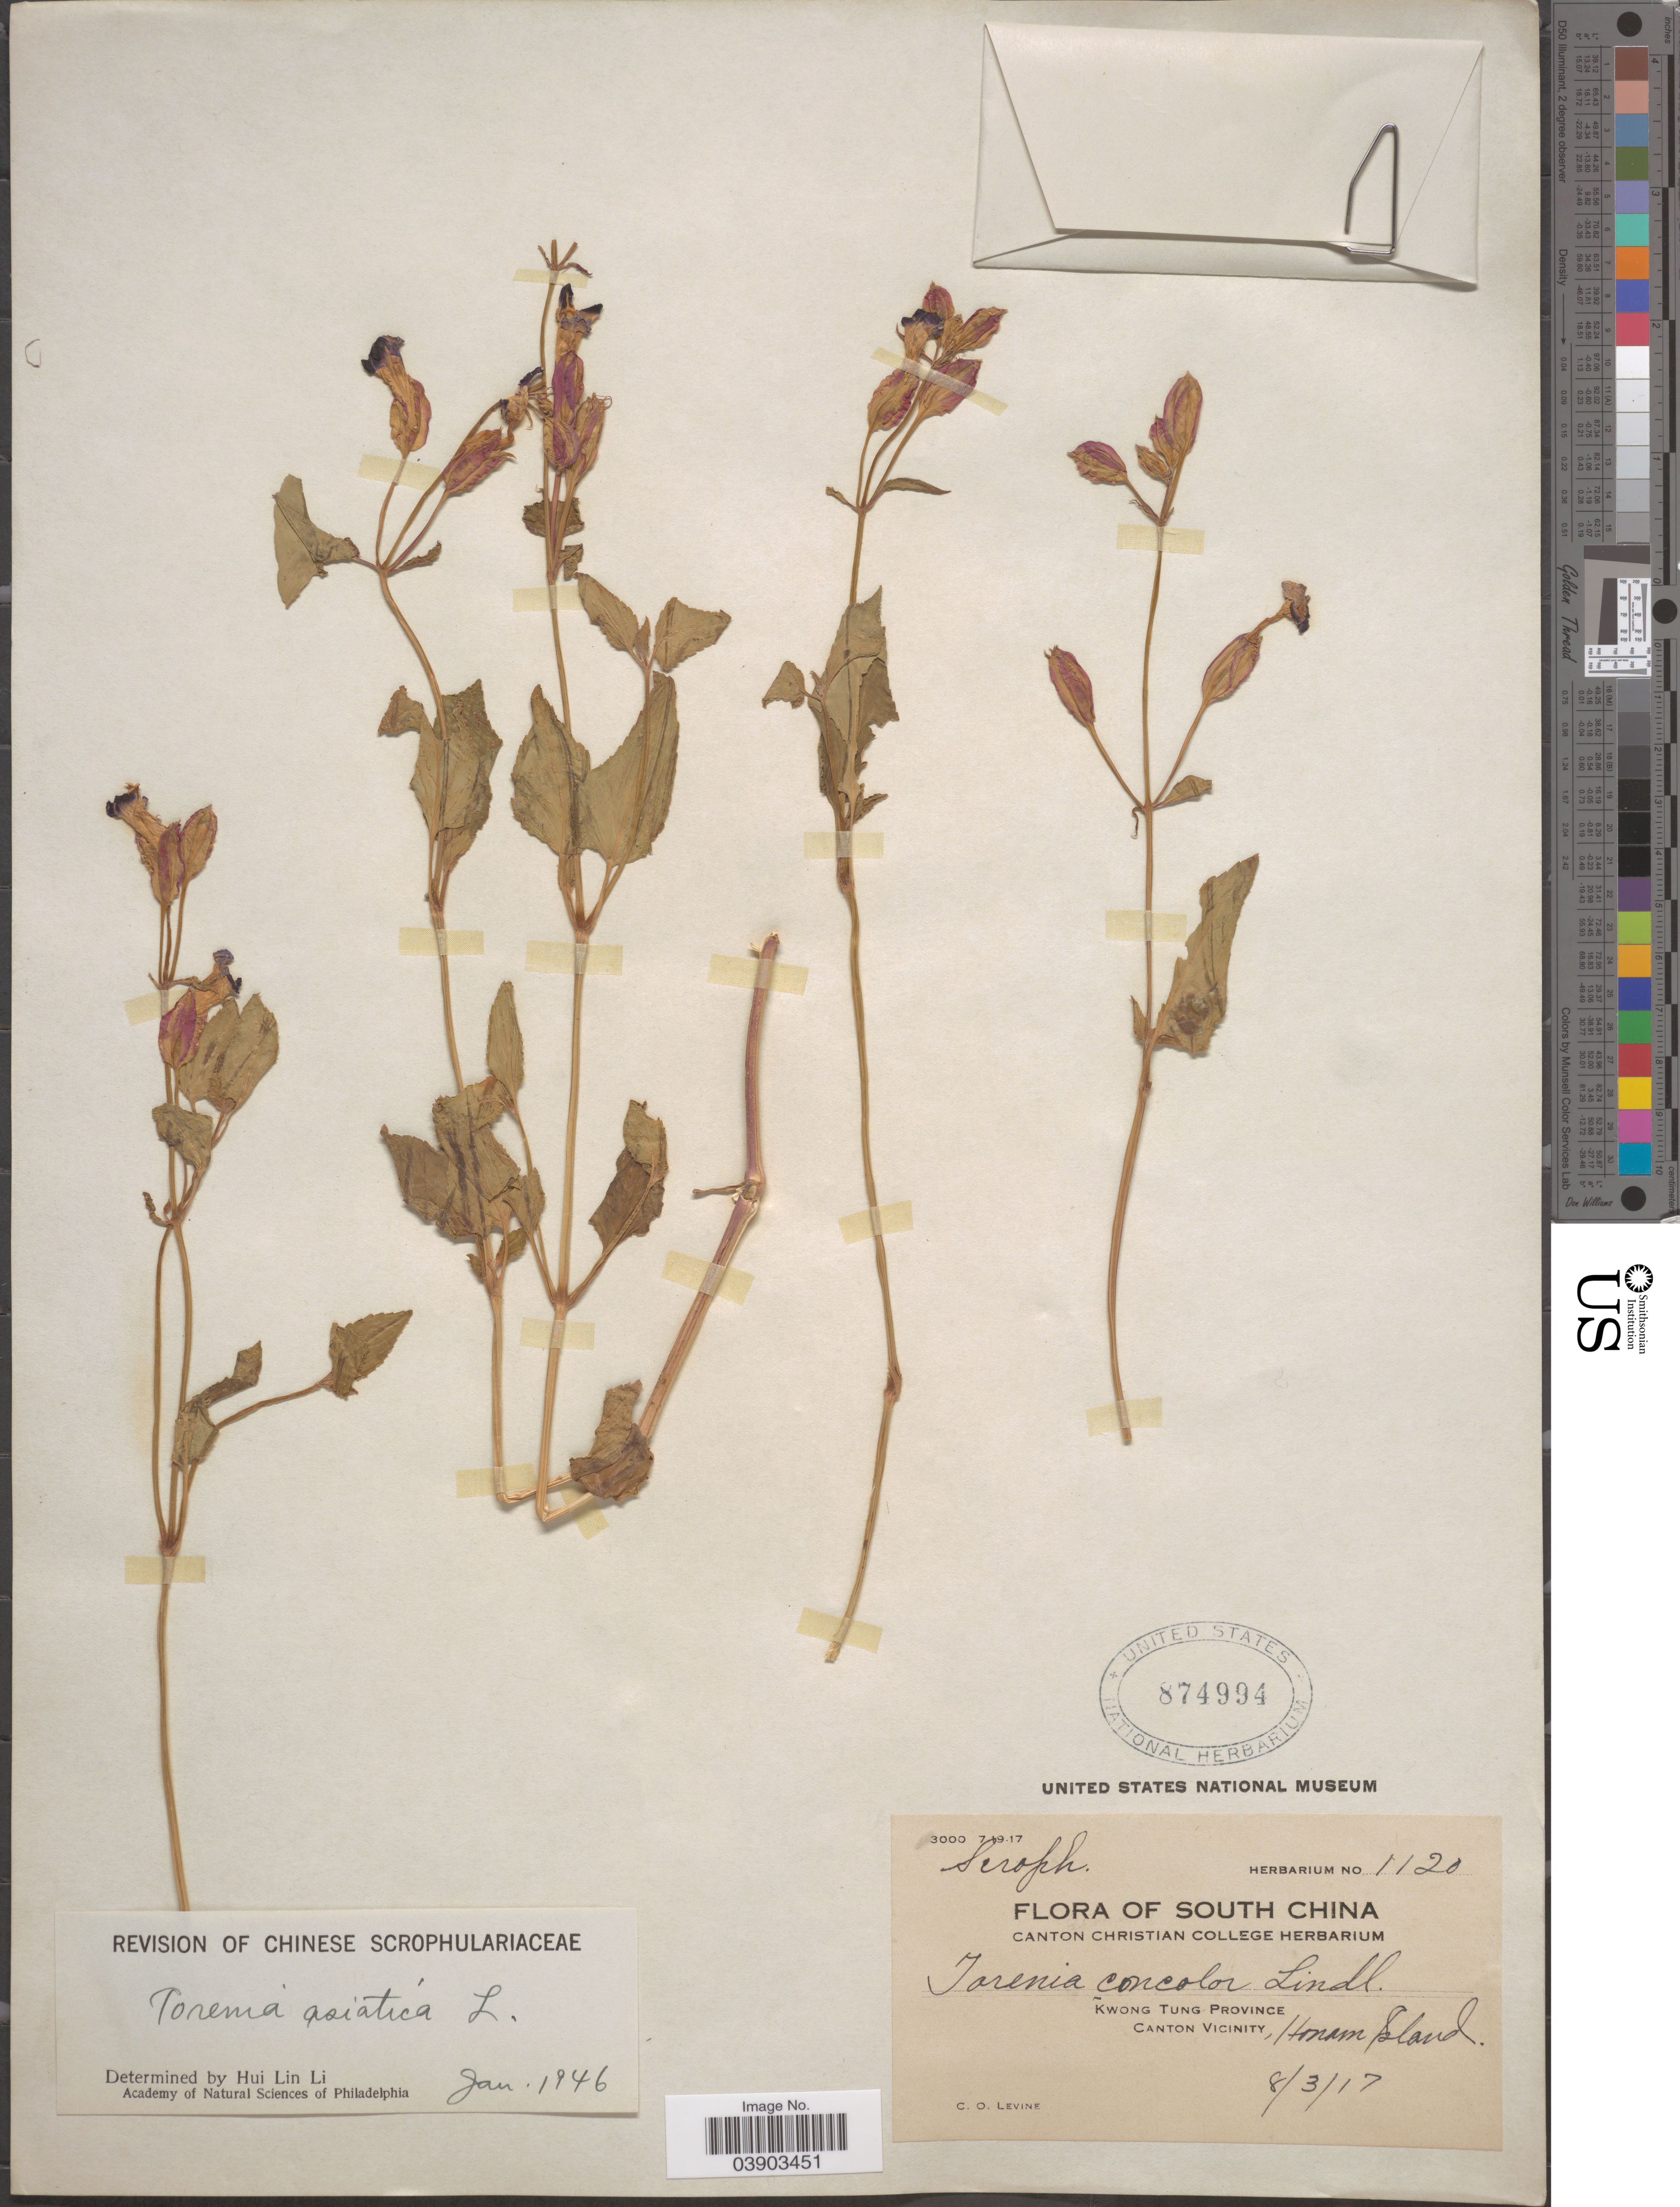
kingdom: Plantae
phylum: Tracheophyta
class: Magnoliopsida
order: Lamiales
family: Linderniaceae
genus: Torenia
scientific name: Torenia asiatica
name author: L.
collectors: C. O. Levine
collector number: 1120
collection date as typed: Transcribed d/m/y: 8/3/17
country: China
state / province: Guangdong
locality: South China. Kwong Tung Province. Canton Vicinity. Honam Island.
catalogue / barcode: US 874994